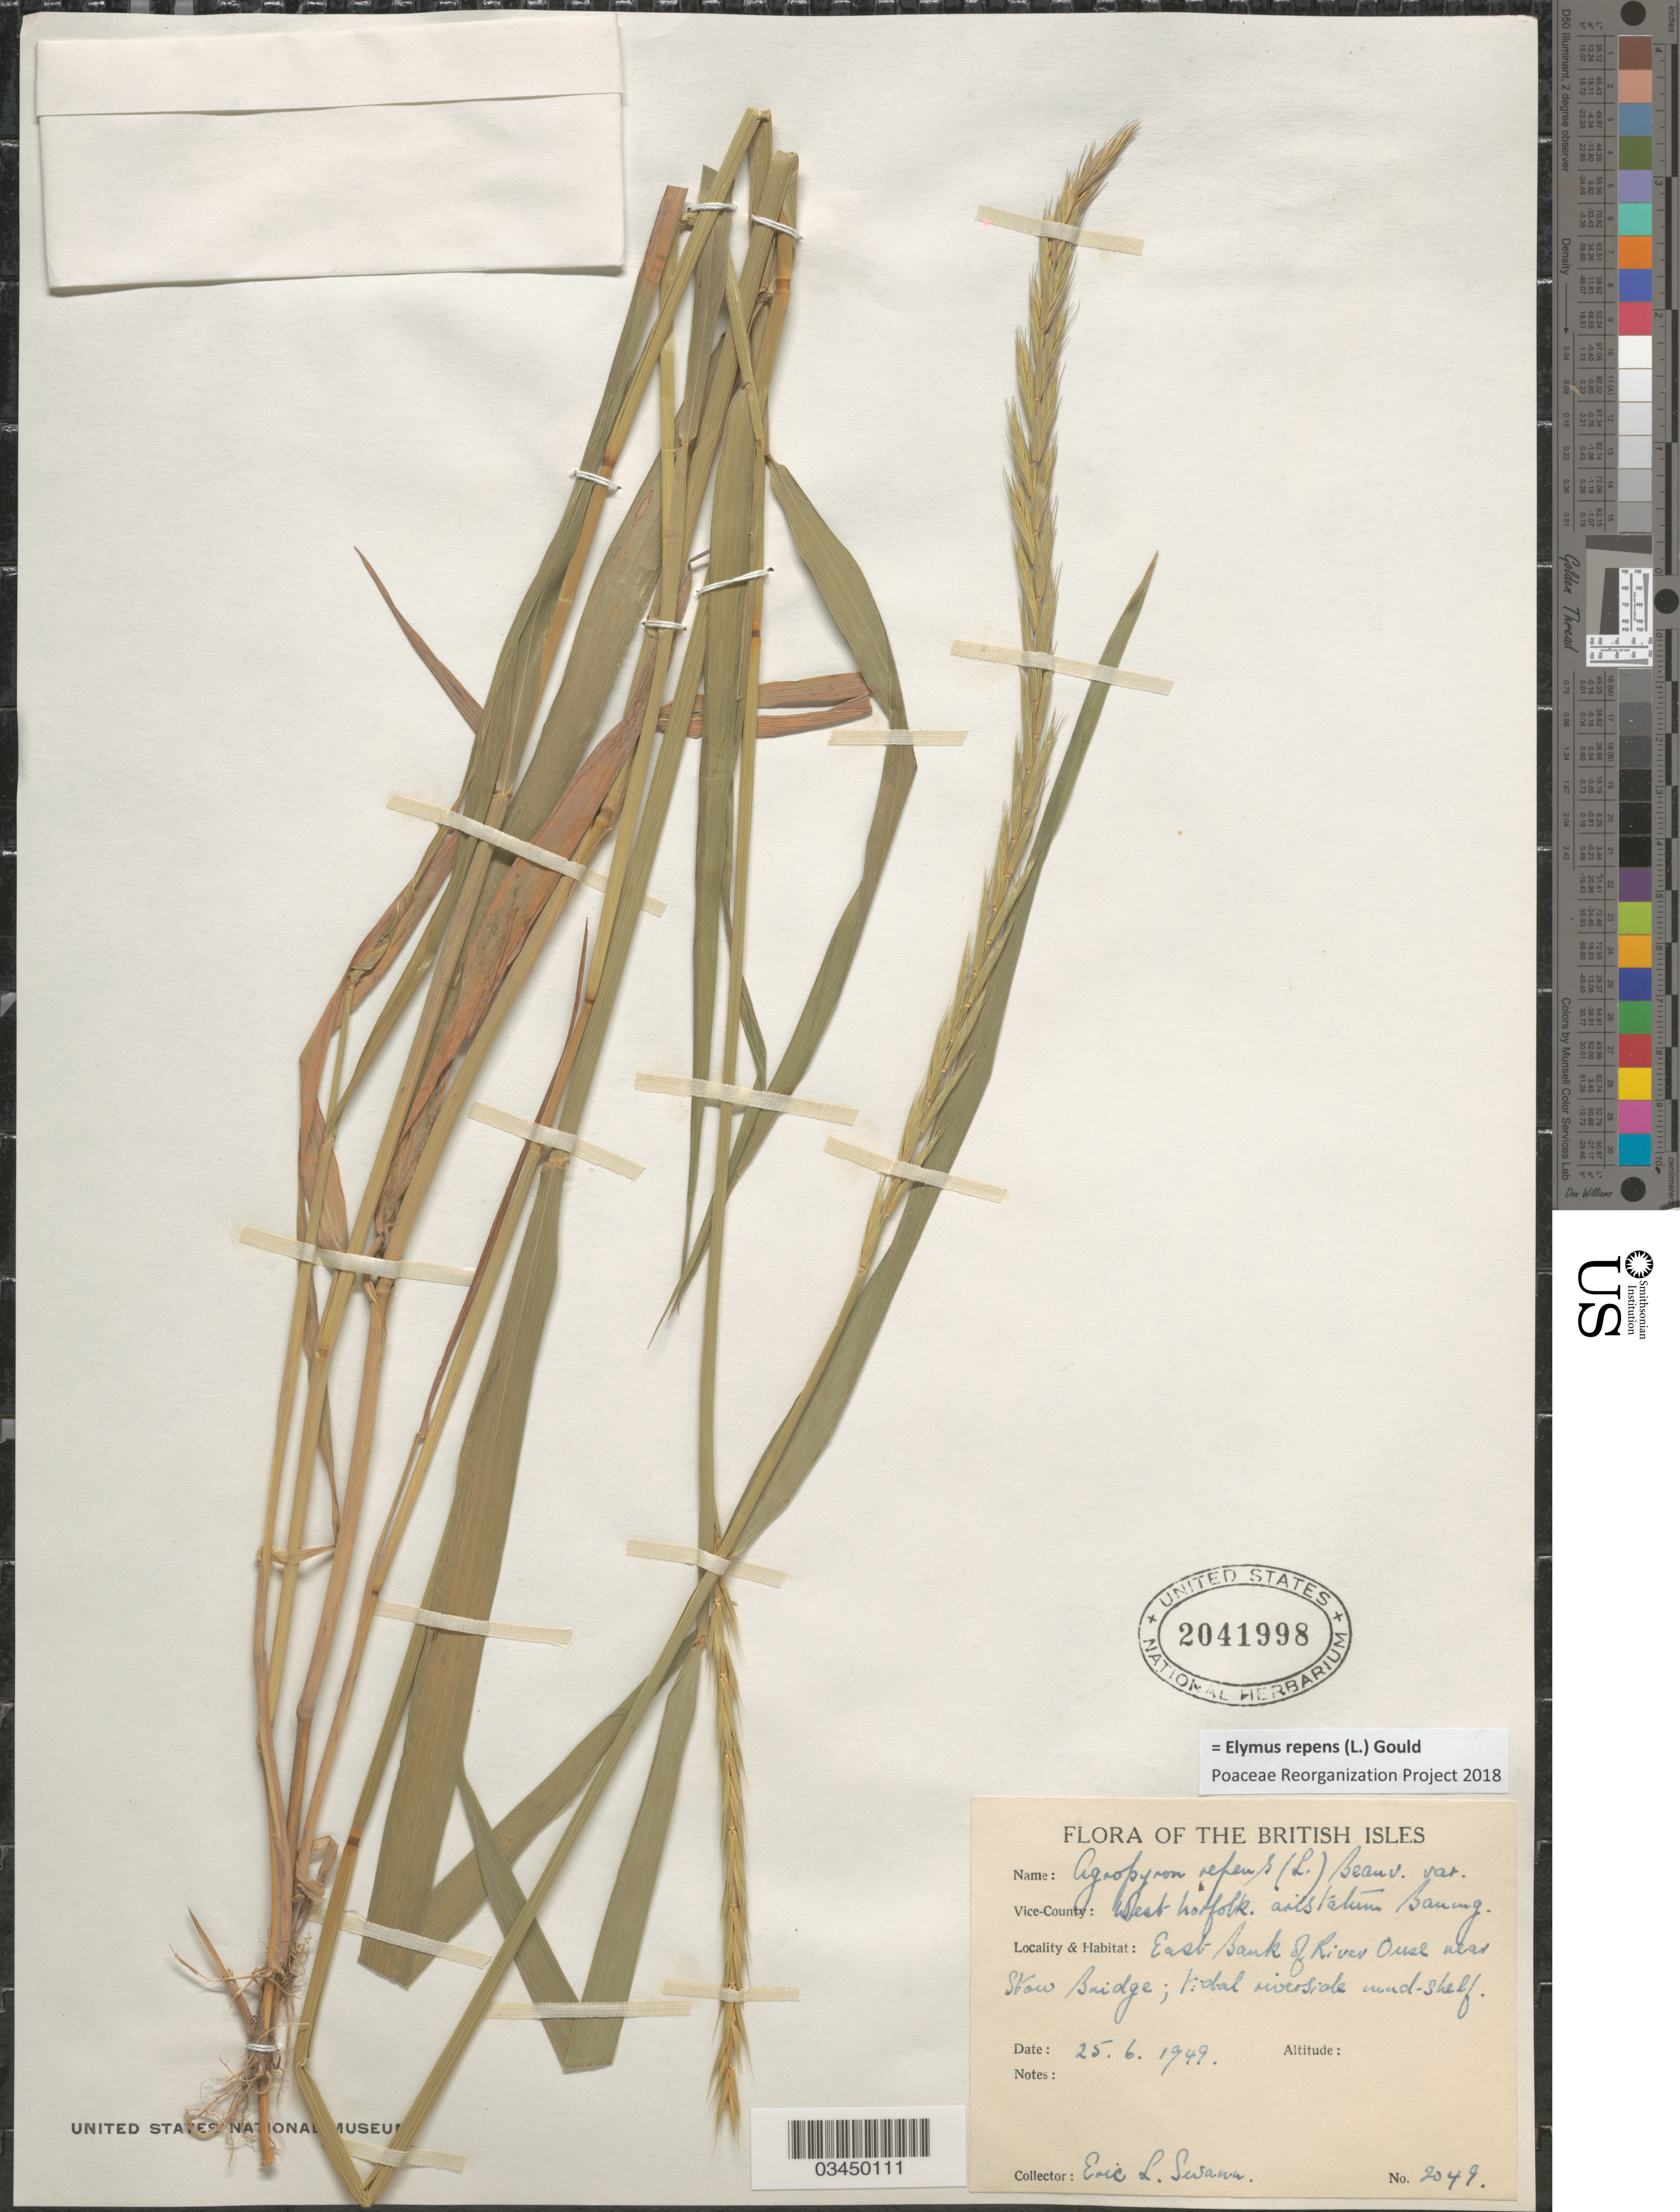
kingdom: Plantae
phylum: Tracheophyta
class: Liliopsida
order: Poales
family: Poaceae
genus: Elymus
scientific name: Elymus repens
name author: (L.) Gould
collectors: E. Swann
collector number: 2049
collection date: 1949-06-25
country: United Kingdom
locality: The British Isles. Vice-County: West Norfolk. East Bank of River Ouse near Stow Bridge.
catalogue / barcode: US 2041998